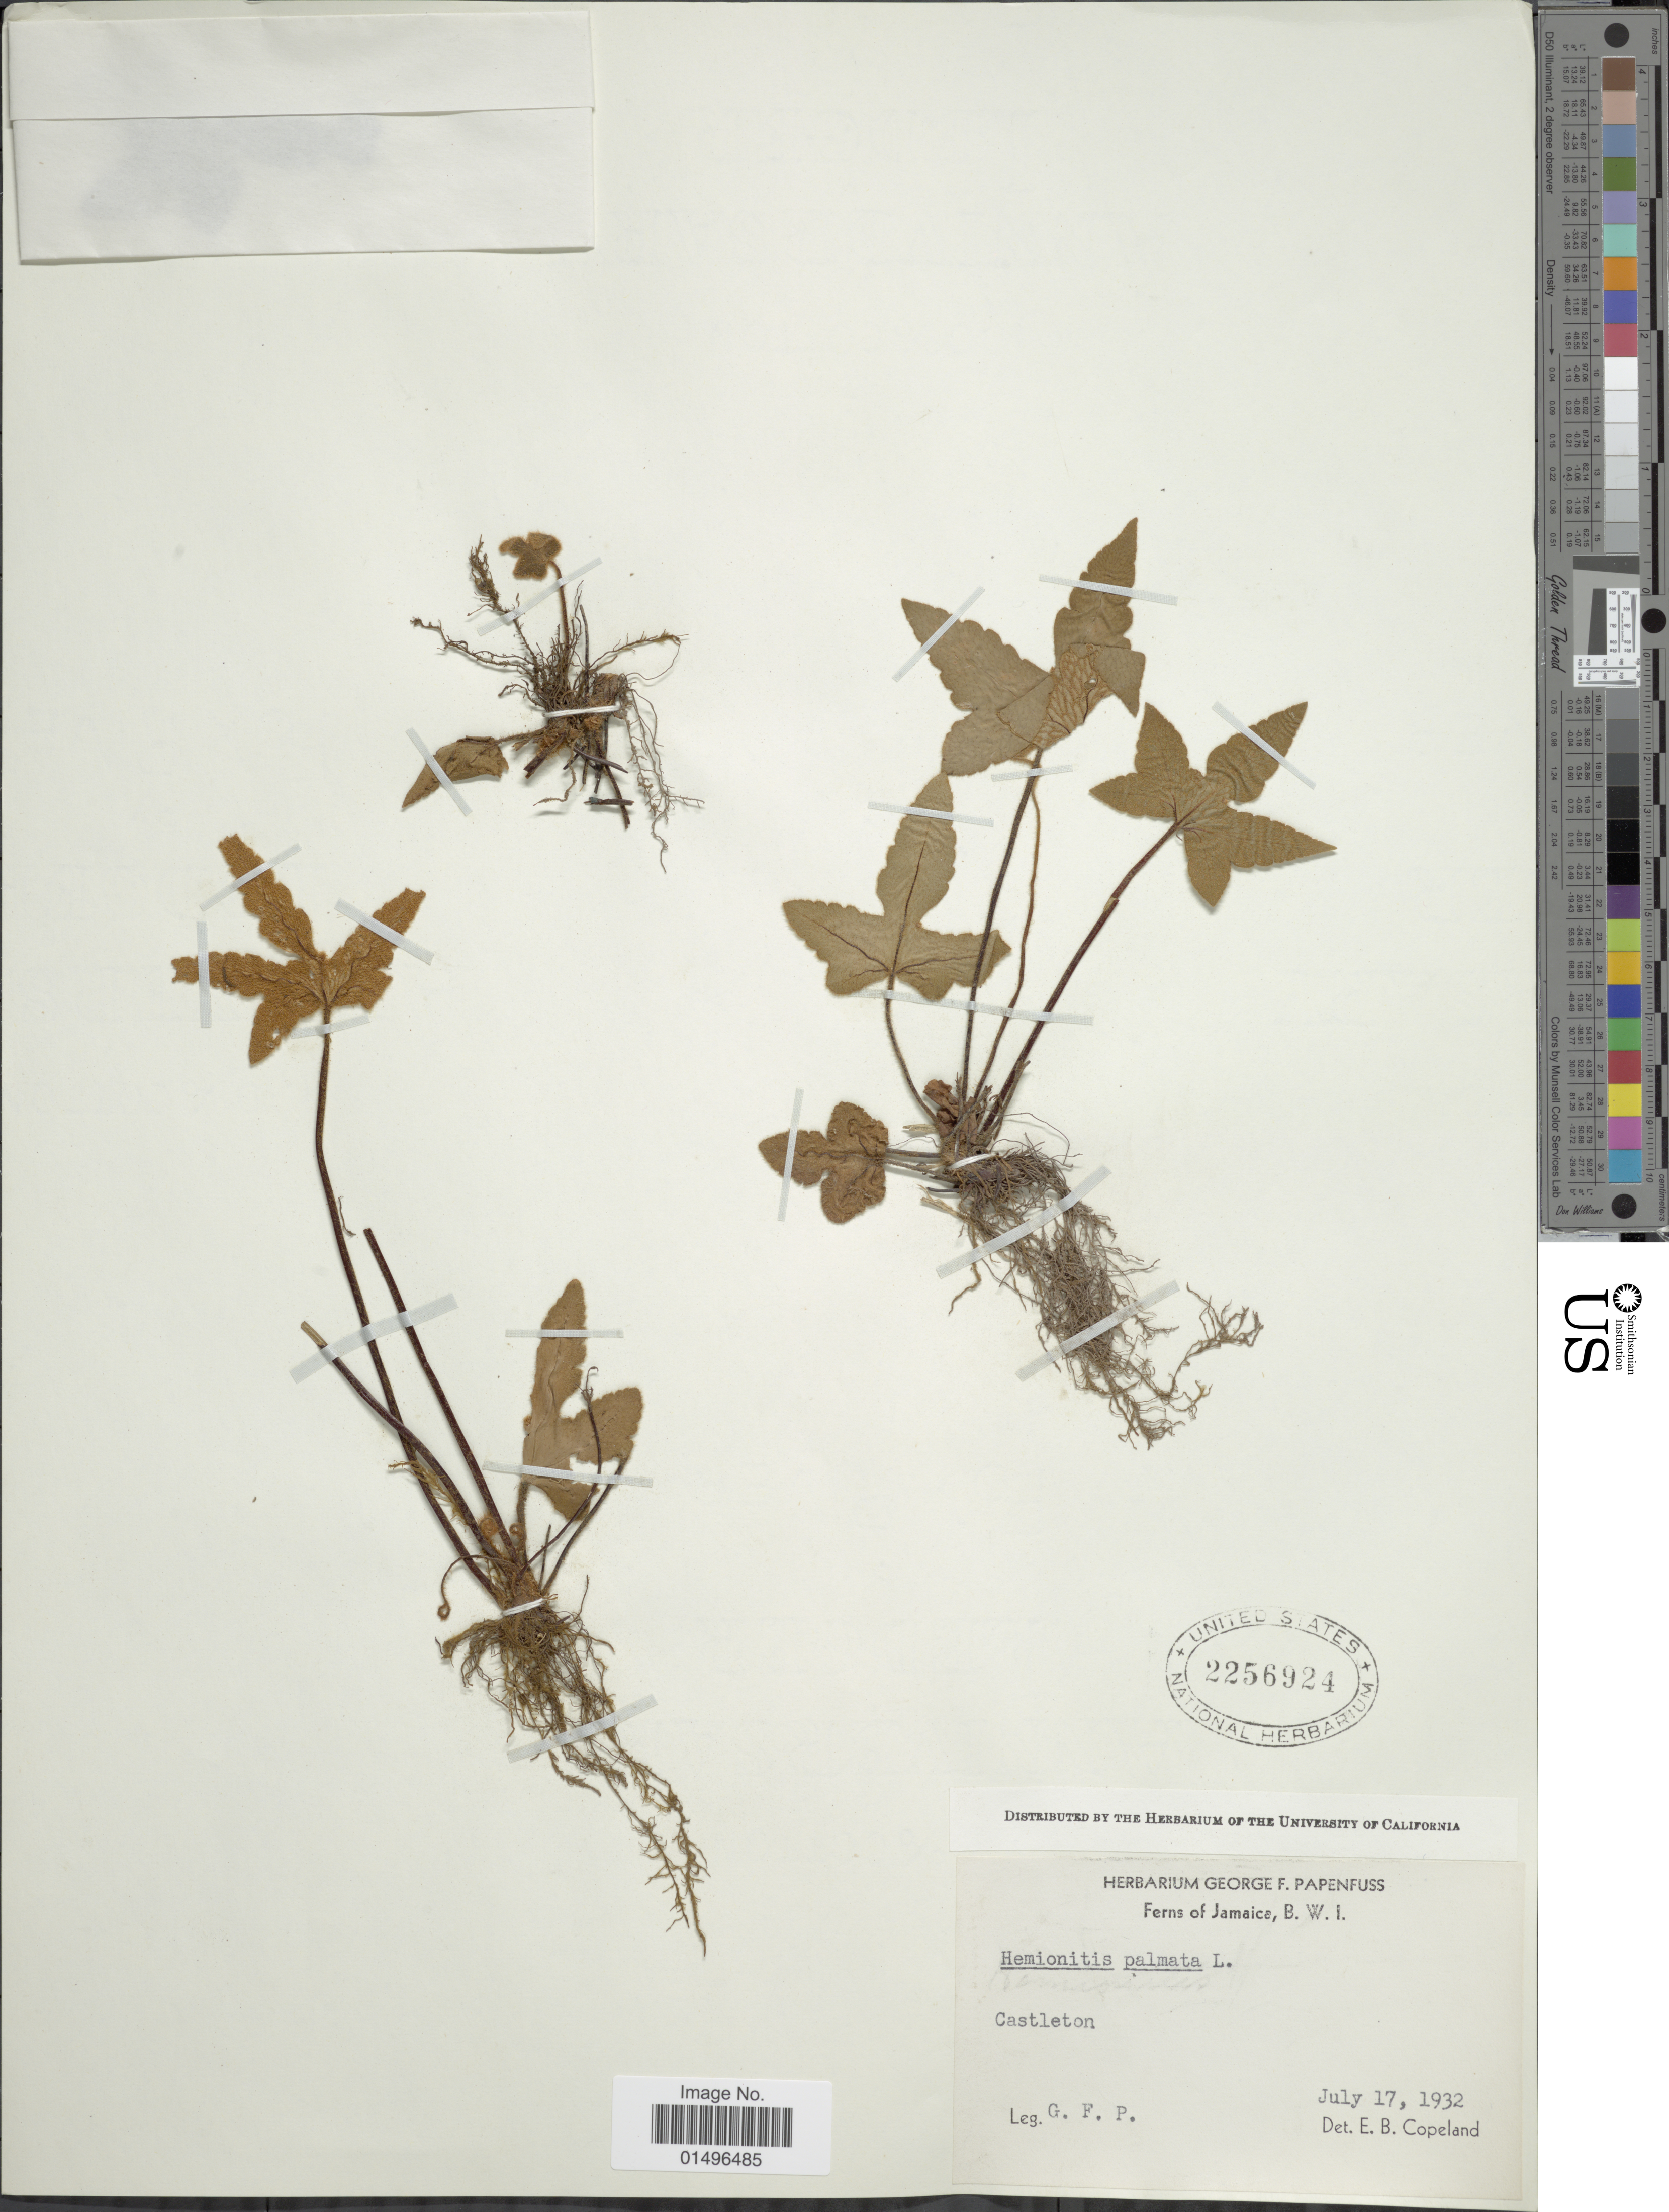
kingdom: Plantae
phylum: Tracheophyta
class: Polypodiopsida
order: Polypodiales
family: Pteridaceae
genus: Hemionitis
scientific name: Hemionitis palmata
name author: L.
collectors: G. Papenfuss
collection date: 1932-07-17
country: Jamaica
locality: Jamaica, B. W. I., Castleton.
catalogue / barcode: US 2256924